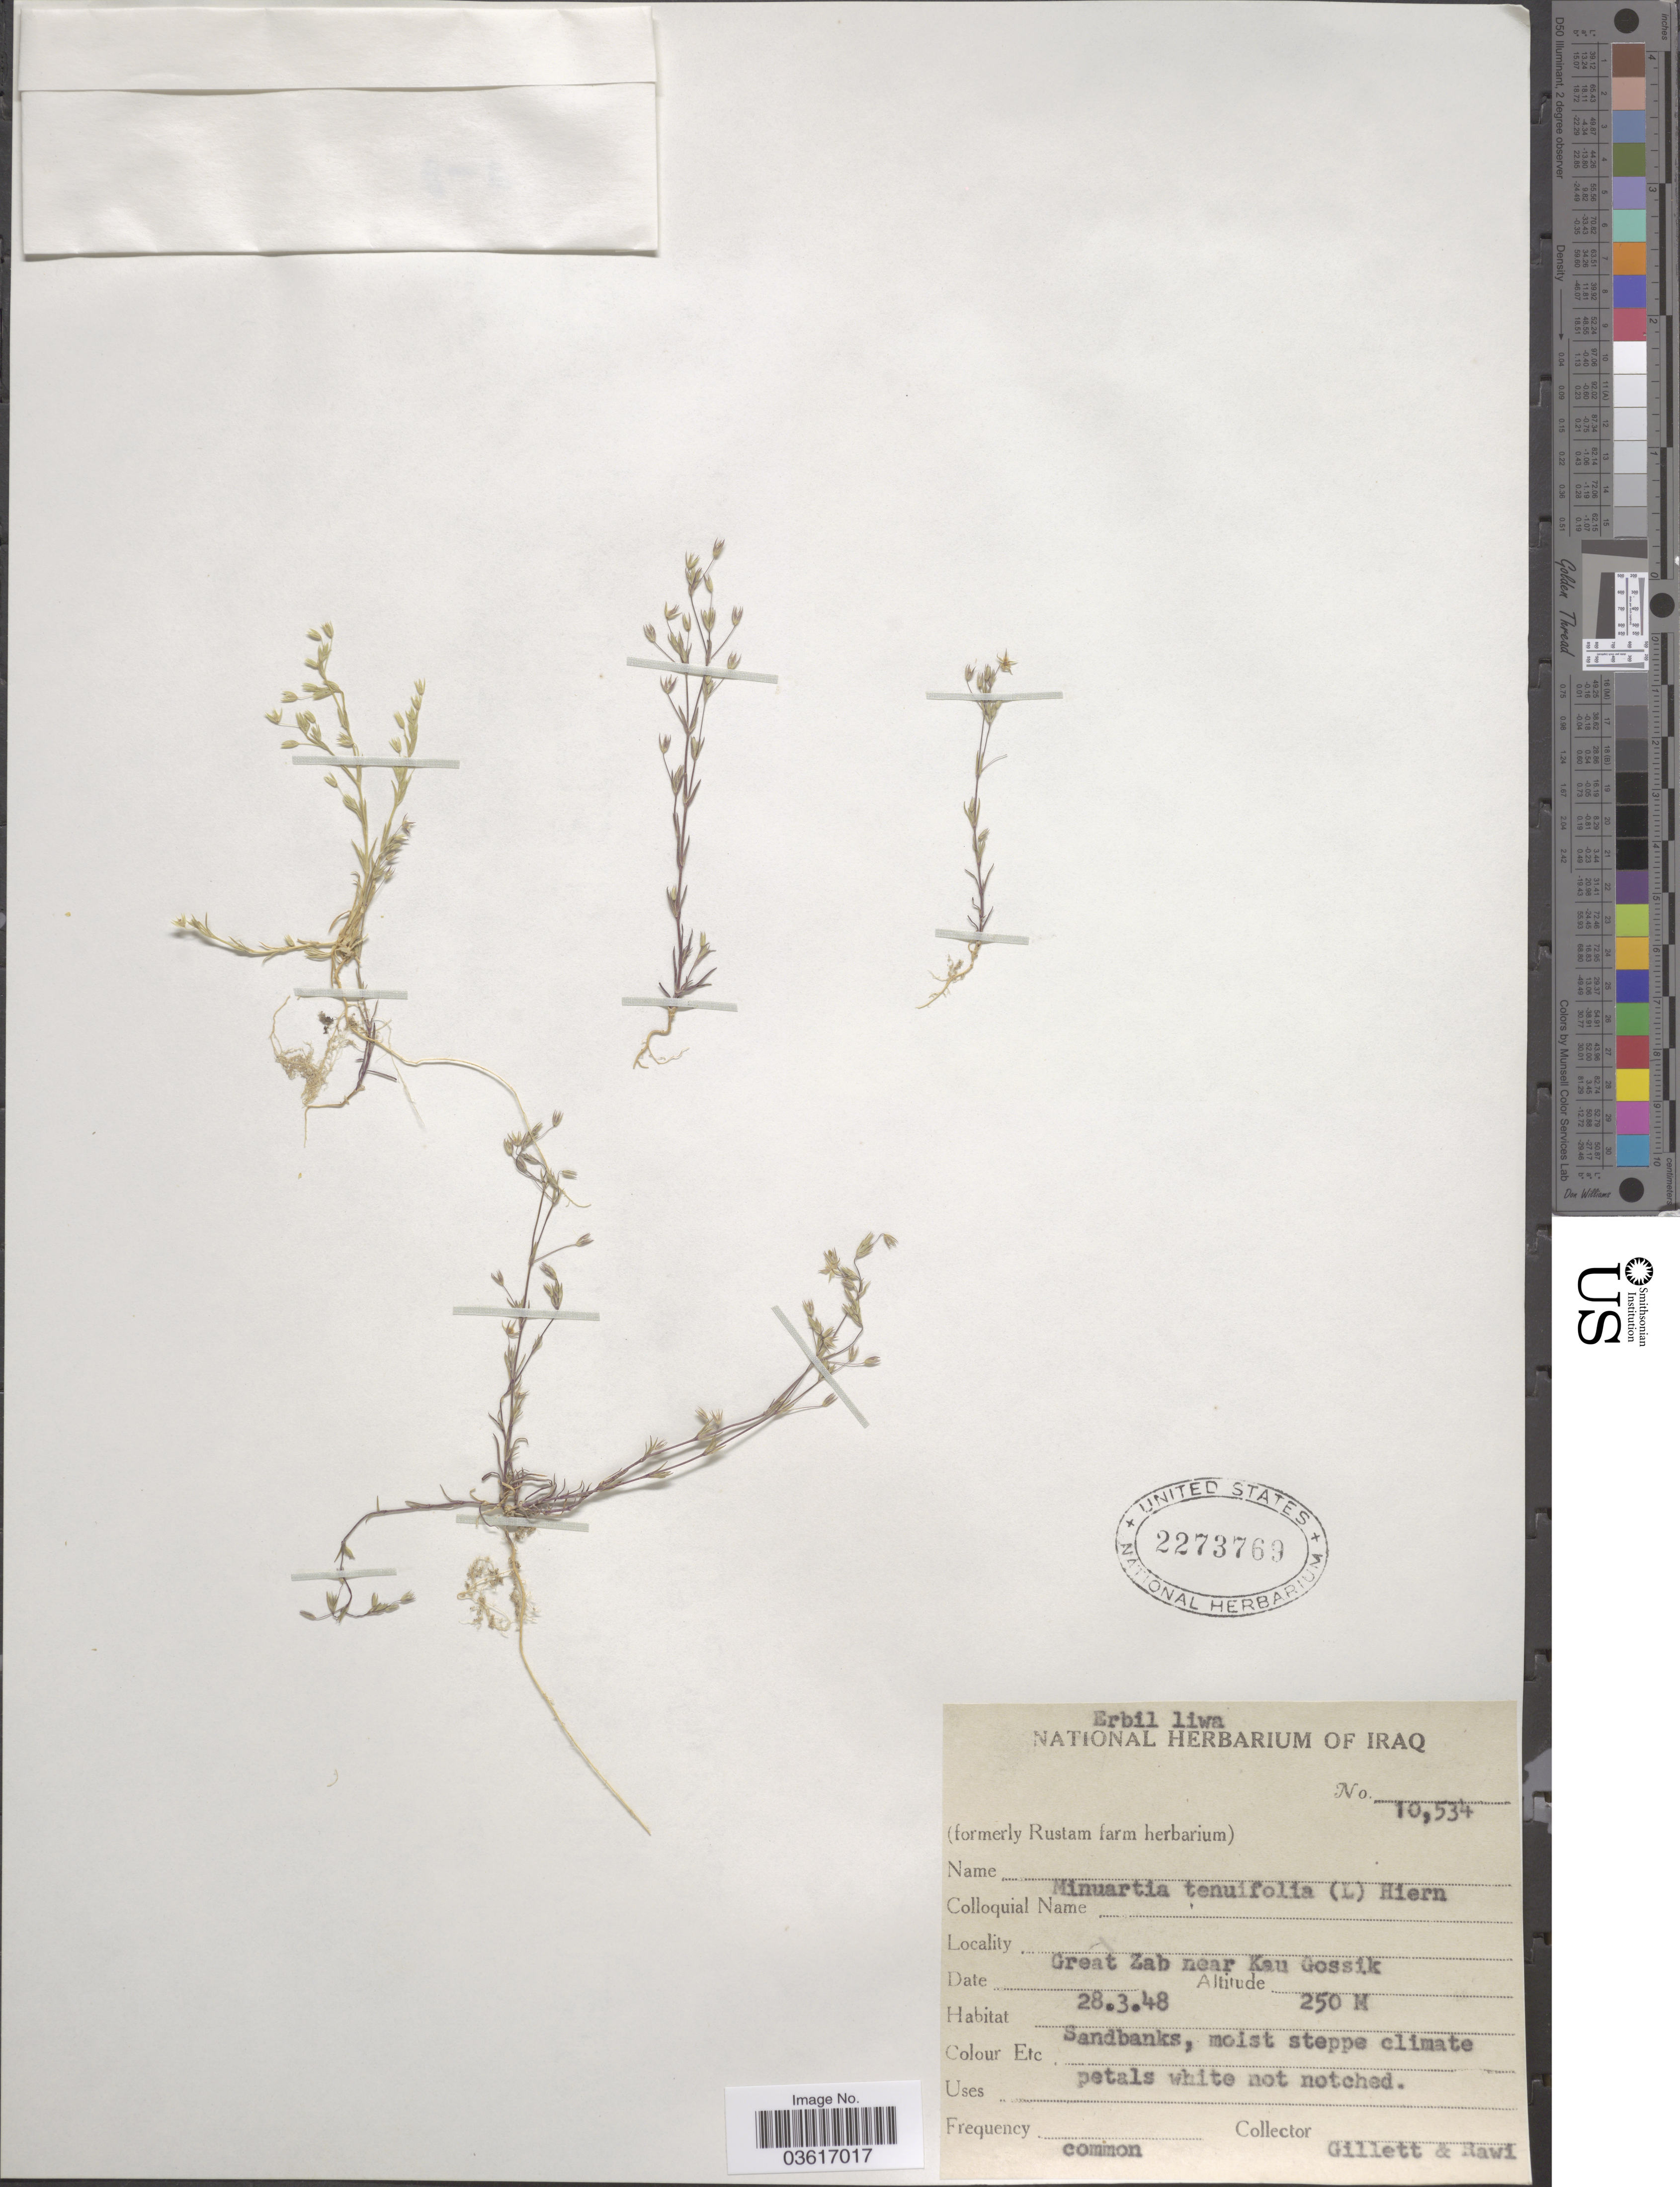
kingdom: Plantae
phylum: Tracheophyta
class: Magnoliopsida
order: Caryophyllales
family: Caryophyllaceae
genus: Minuartia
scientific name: Minuartia hybrida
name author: (Vill.) Schischk.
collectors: Gillett, -- & -. Rawi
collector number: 10534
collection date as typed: Transcribed d/m/y: 28/3/48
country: Iraq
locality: Erbil liwa. Great Zab near Kau Gossik.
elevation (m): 250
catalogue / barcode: US 2273769